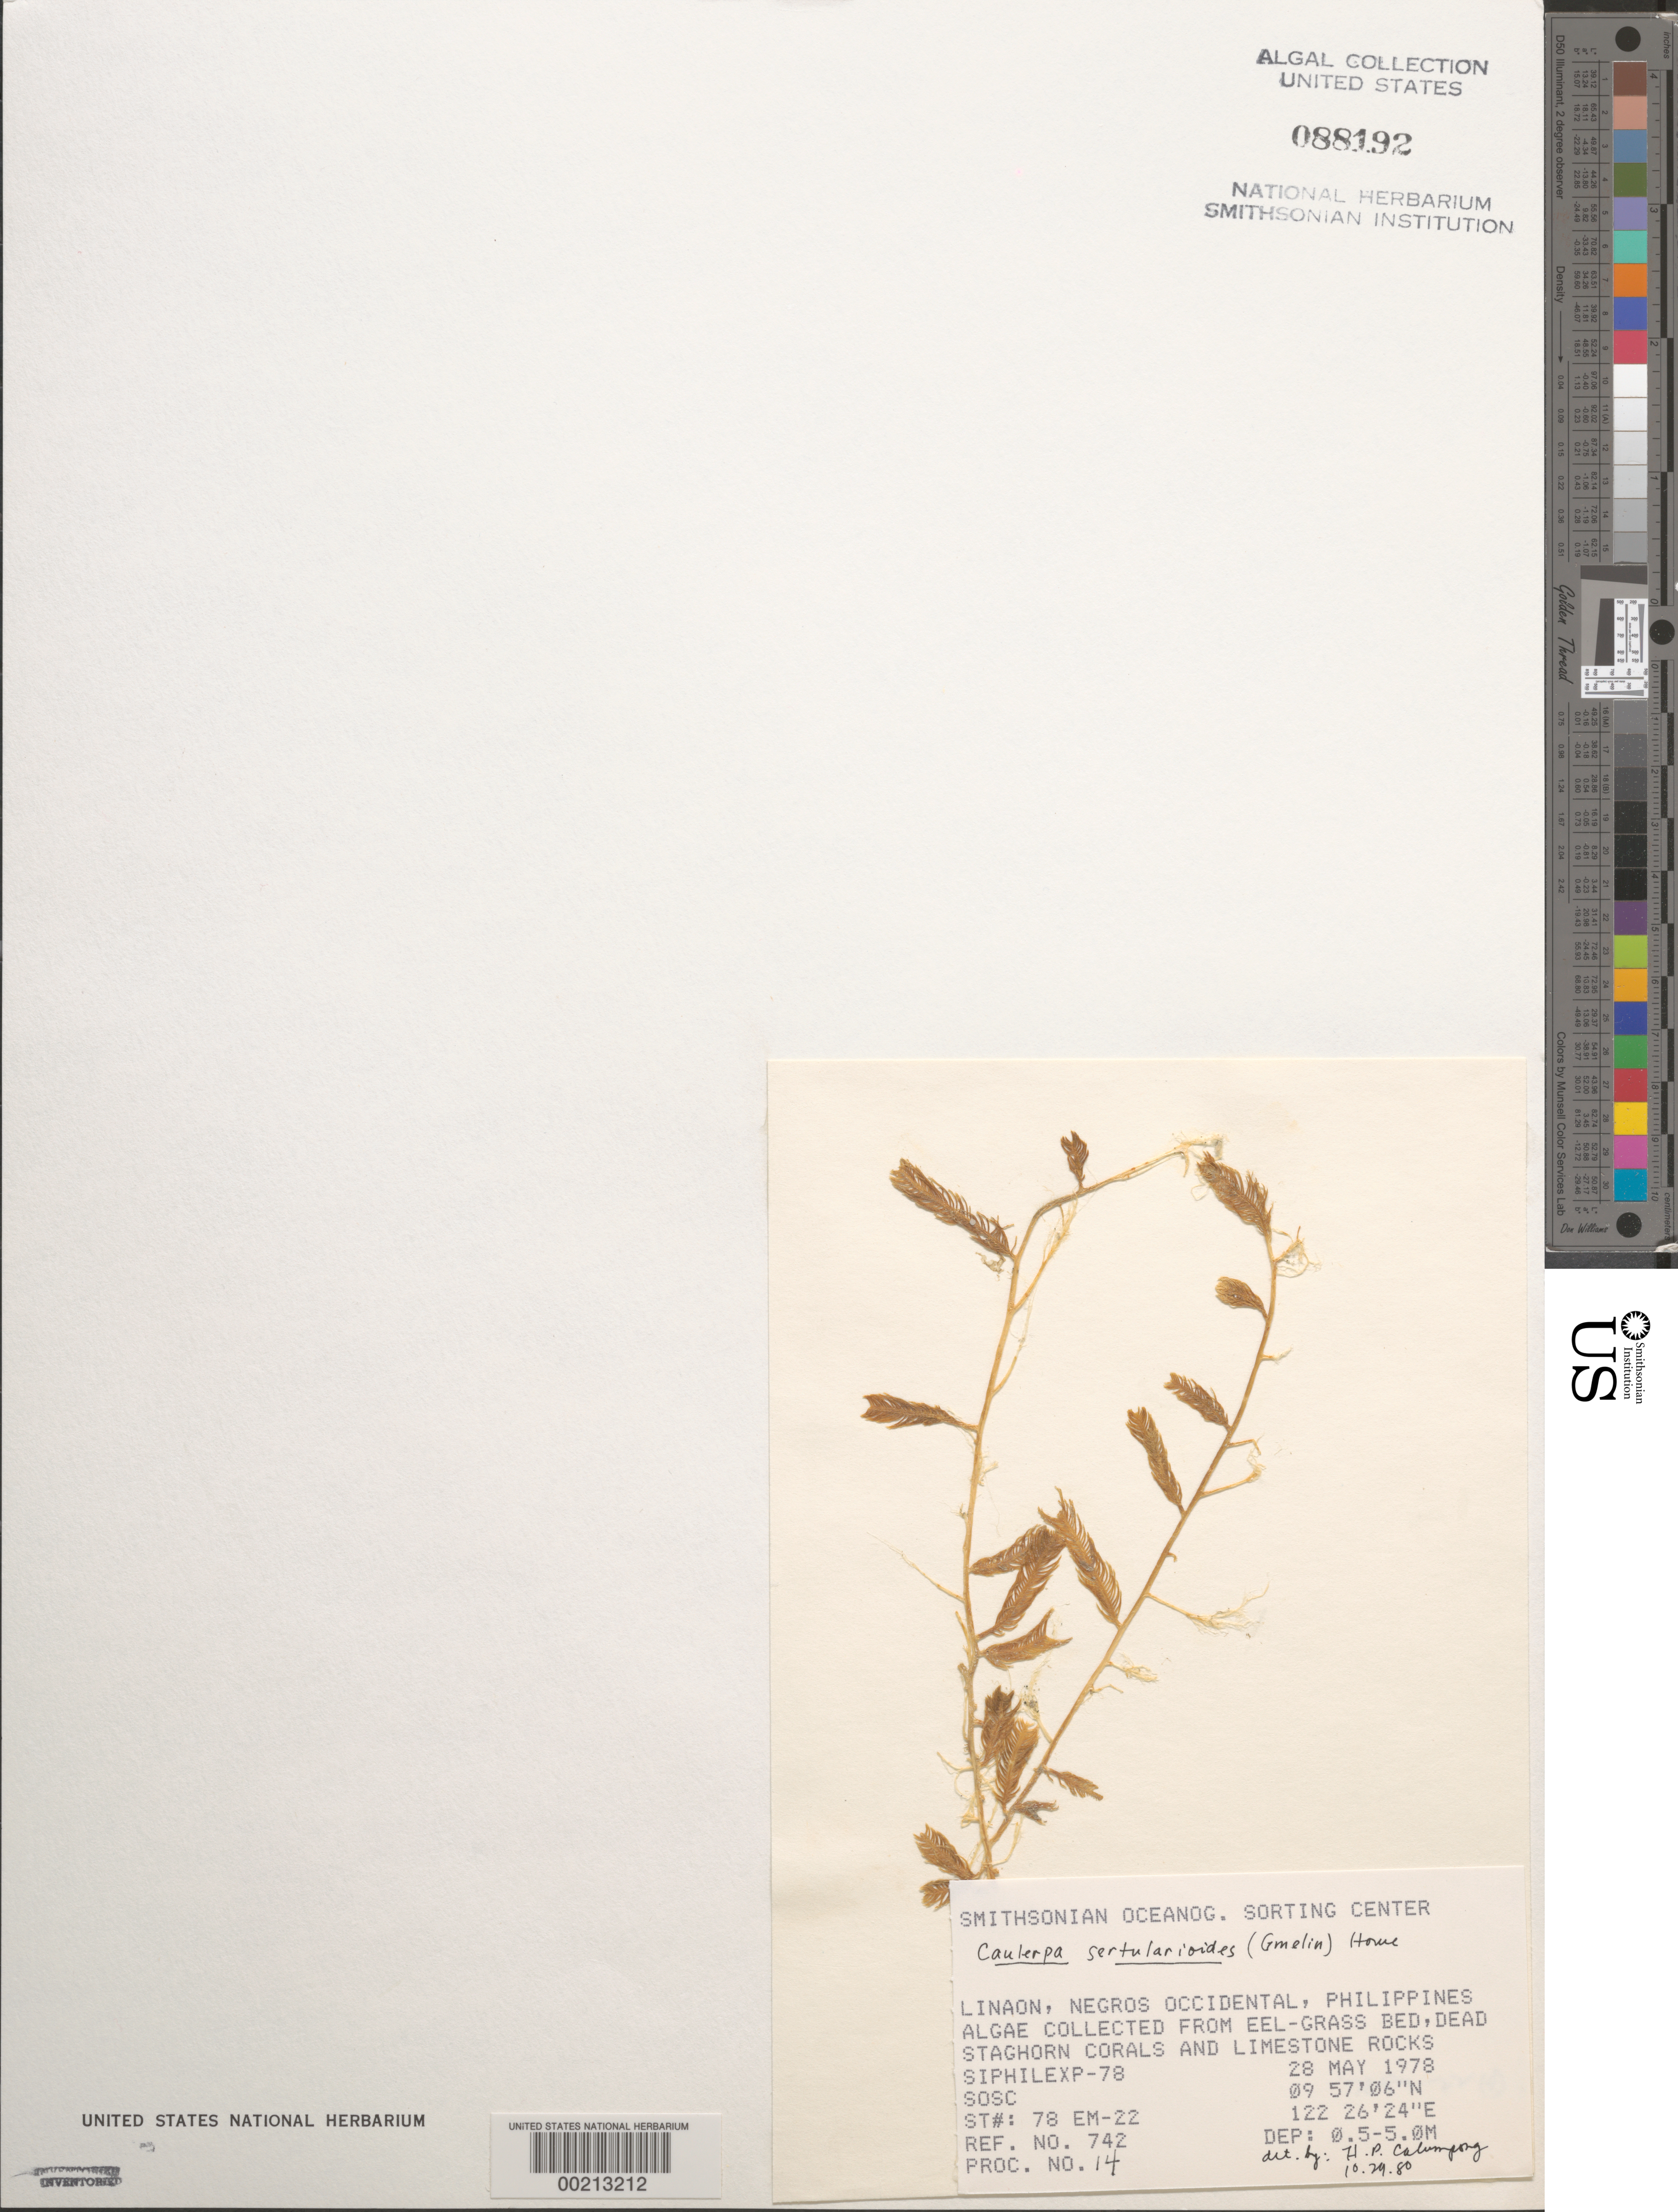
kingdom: Plantae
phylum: Chlorophyta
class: Ulvophyceae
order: Bryopsidales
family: Caulerpaceae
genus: Caulerpa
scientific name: Caulerpa sertularioides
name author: (S.G. Gmel.) M. Howe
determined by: Calumpong, H. P.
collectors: SOSC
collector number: Station 78 Em-22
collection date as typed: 28 May 1978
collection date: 1978-05-28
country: Philippines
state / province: Western Visayas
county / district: Negros Occidental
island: Negros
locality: Linaon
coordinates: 09 57' 06" N, 122 26' 24" E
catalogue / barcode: US 88192